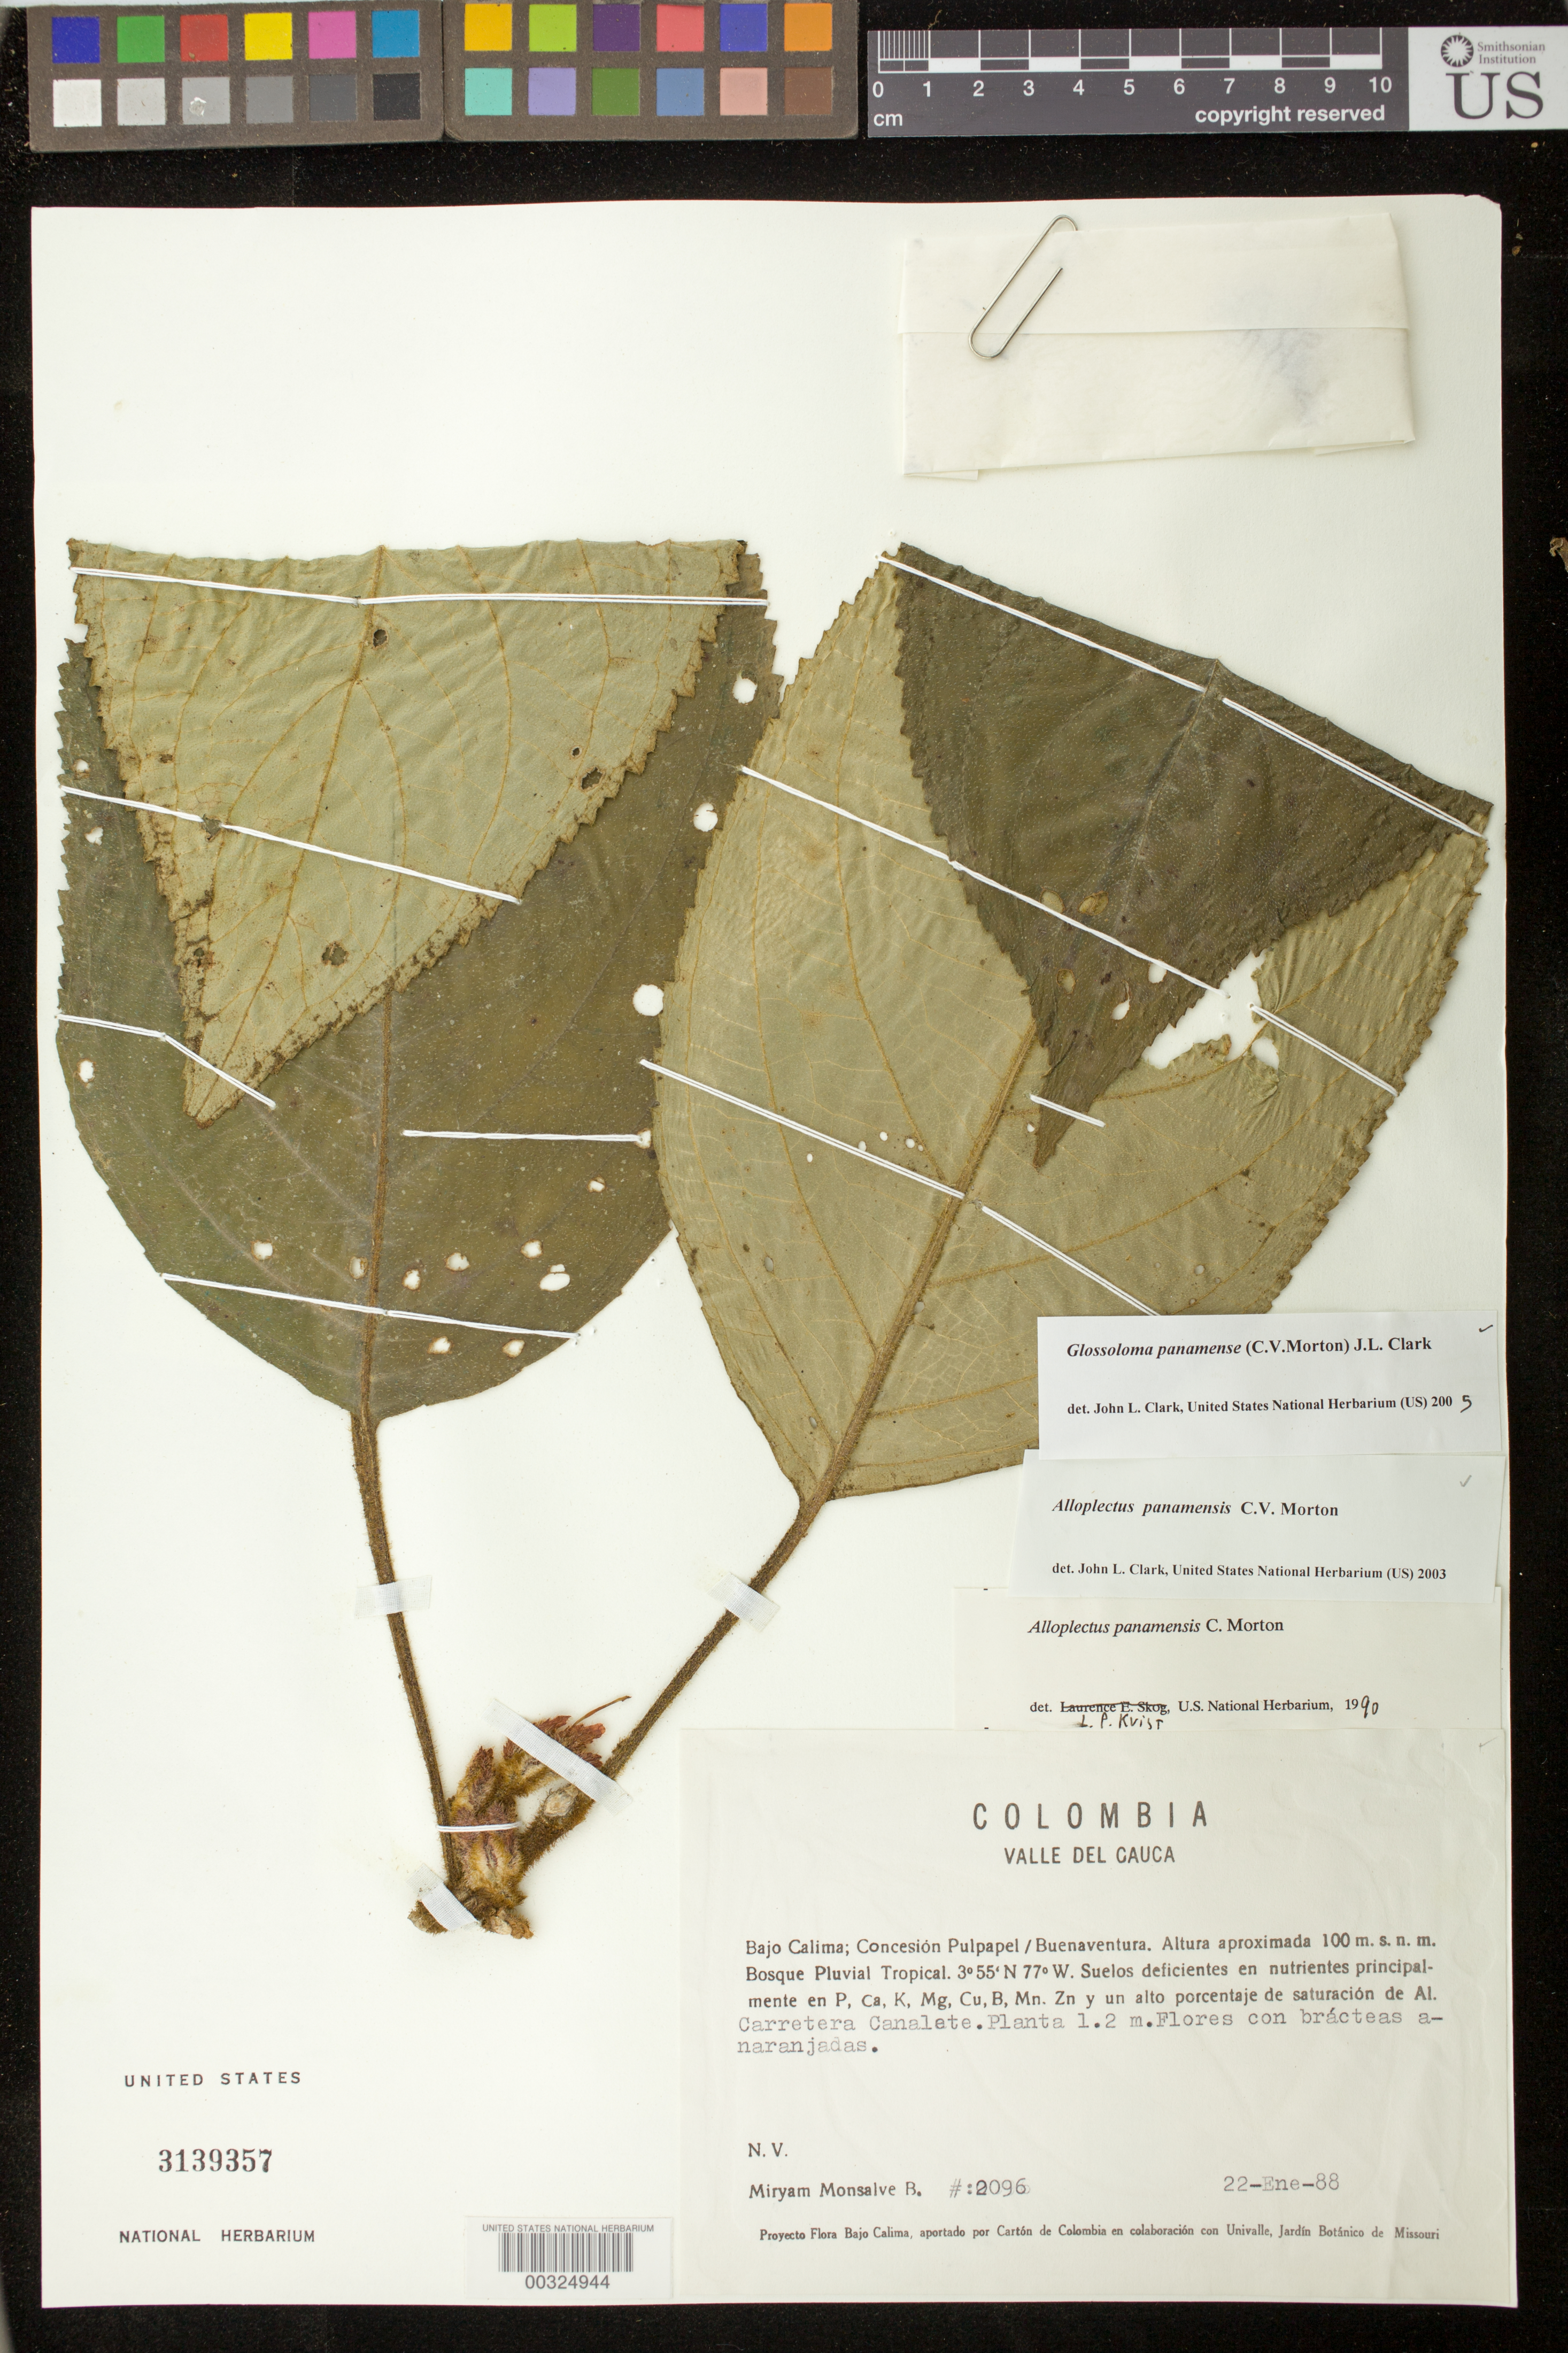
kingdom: Plantae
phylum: Tracheophyta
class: Magnoliopsida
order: Lamiales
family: Gesneriaceae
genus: Glossoloma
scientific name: Glossoloma panamense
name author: (C.V. Morton) J.L. Clark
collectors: M. Monsalve B.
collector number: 2096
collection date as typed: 22 Jan 1988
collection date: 1988-01-22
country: Colombia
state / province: Valle del Cauca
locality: Bajo Calima, Concesion Pulpapel/Buenaventura, Canalete highway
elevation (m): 100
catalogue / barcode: US 3139357